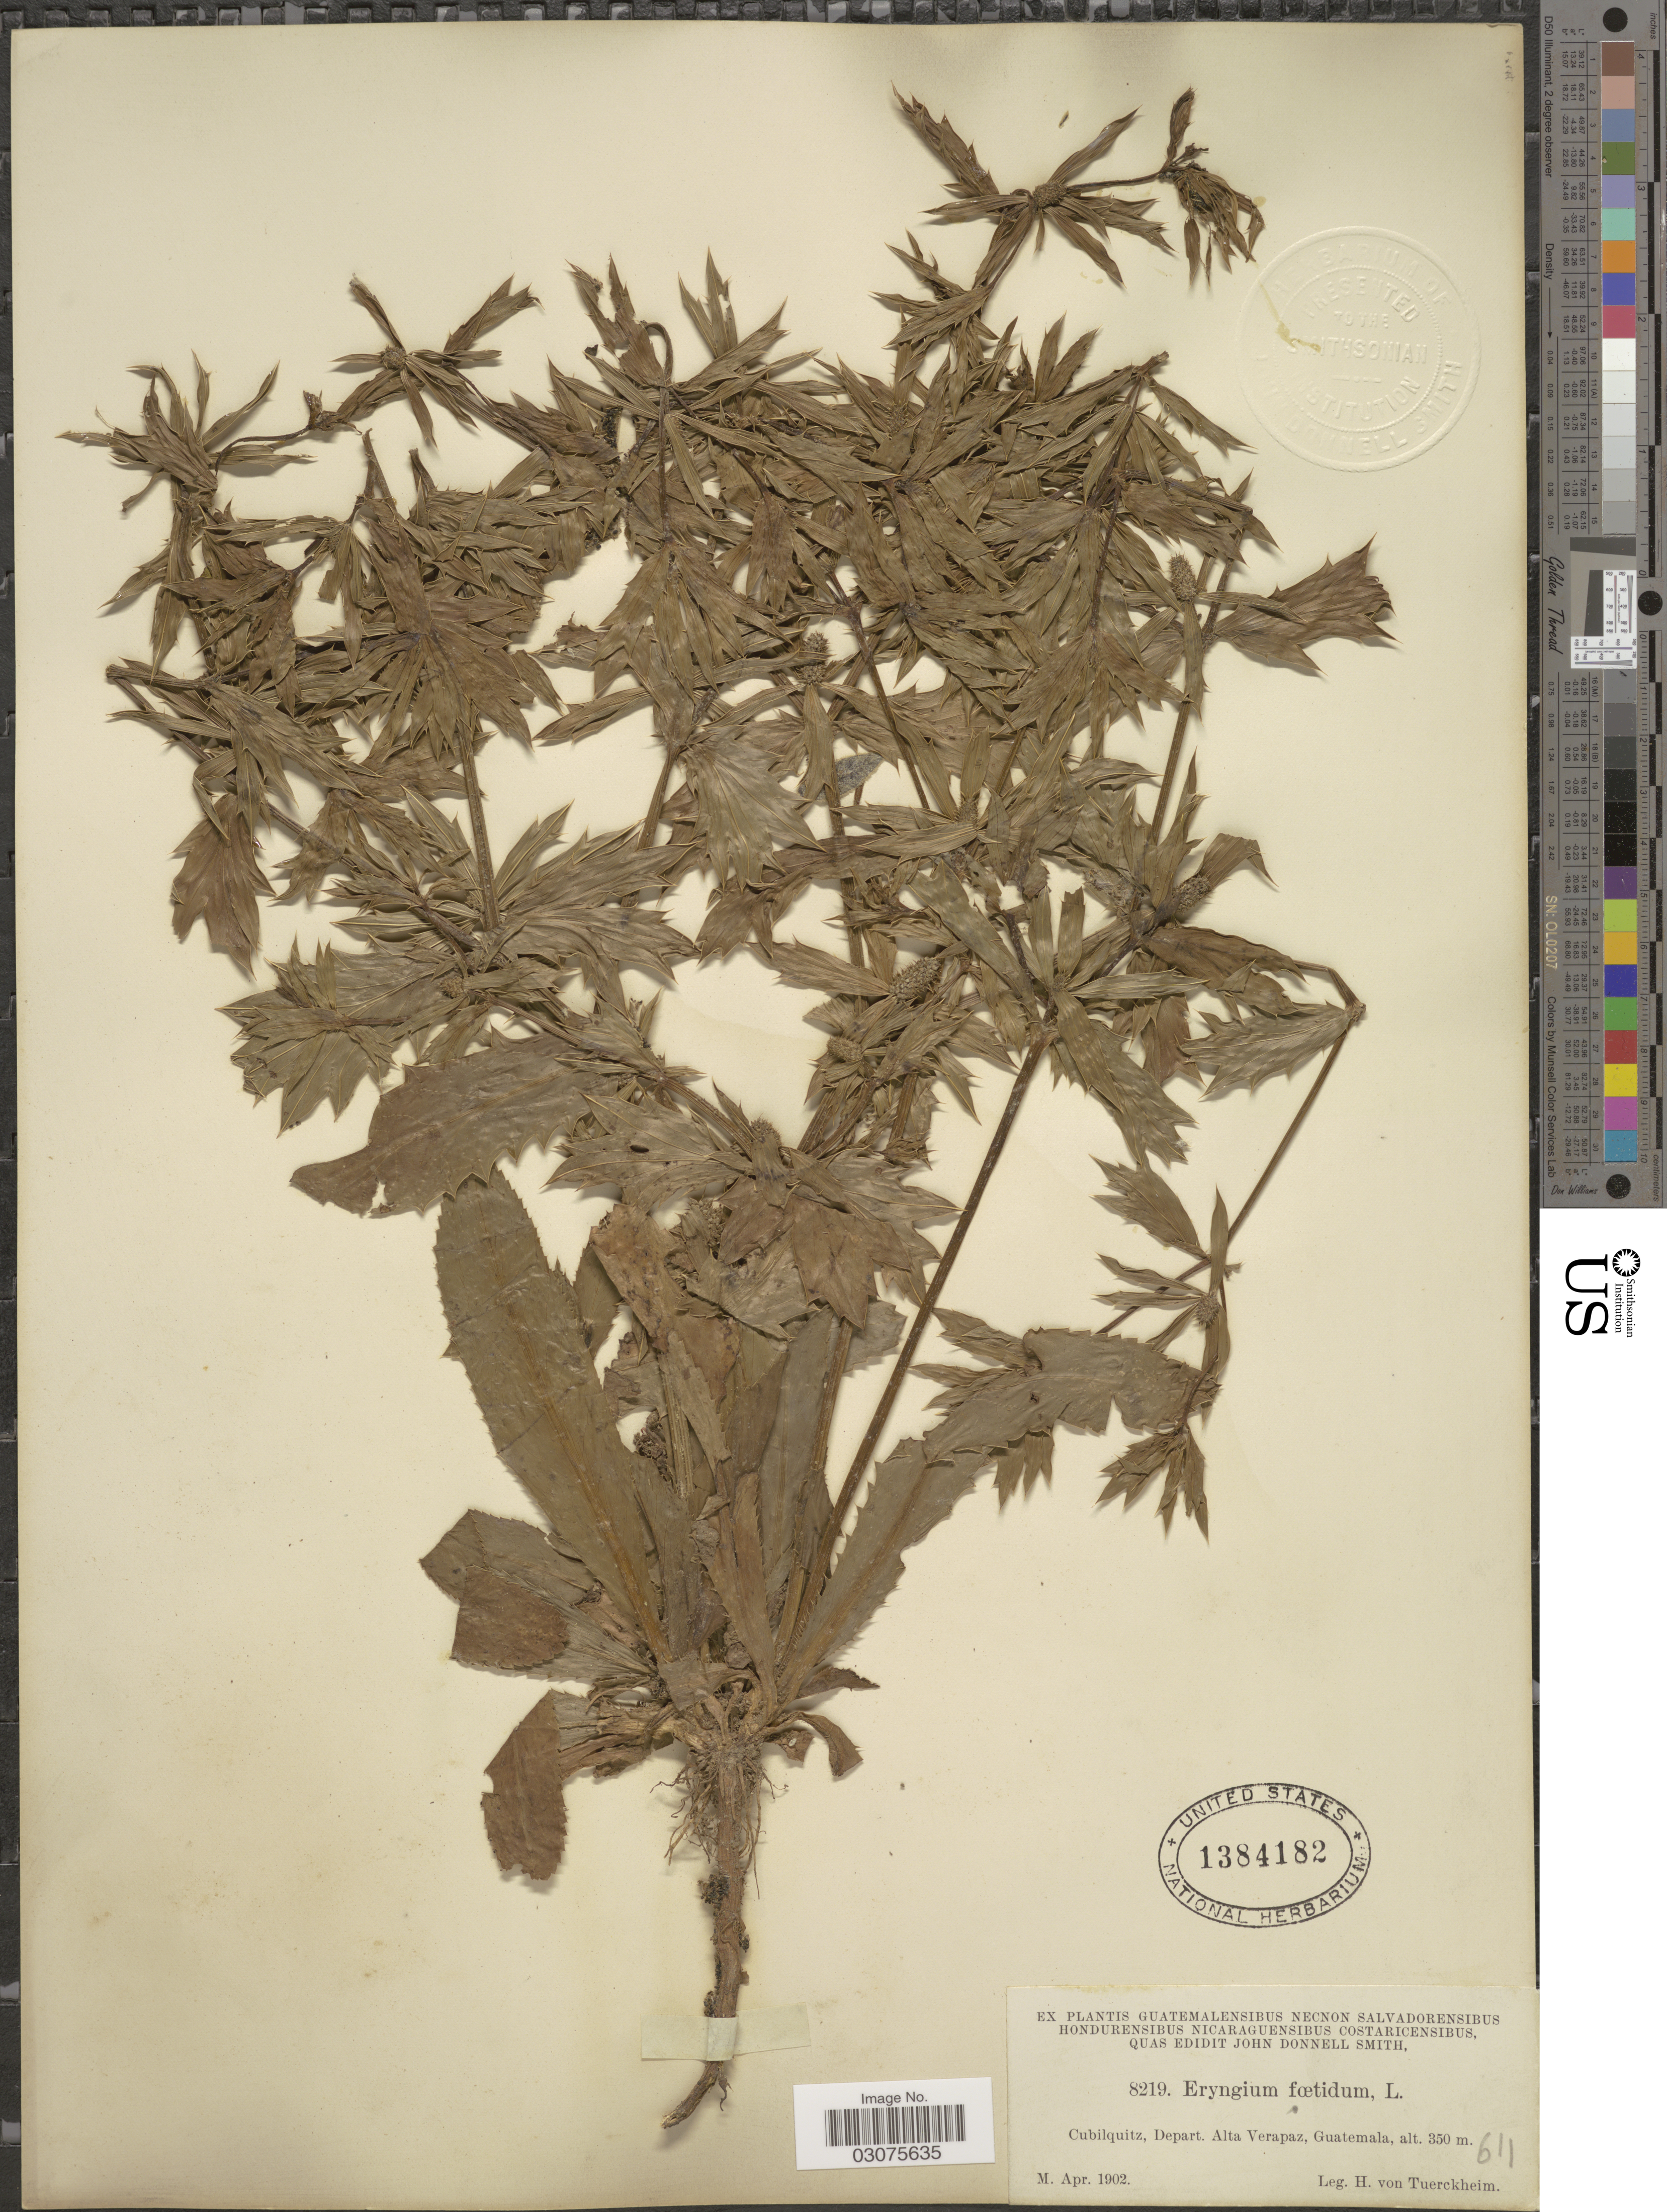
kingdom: Plantae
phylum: Tracheophyta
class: Magnoliopsida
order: Apiales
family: Apiaceae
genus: Eryngium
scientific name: Eryngium foetidum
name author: L.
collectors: H. von Türckheim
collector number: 8219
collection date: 1902-04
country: Guatemala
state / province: Alta Verapaz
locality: Cubilquitz, Depart. Alta Verapaz.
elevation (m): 350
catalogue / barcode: US 1384182